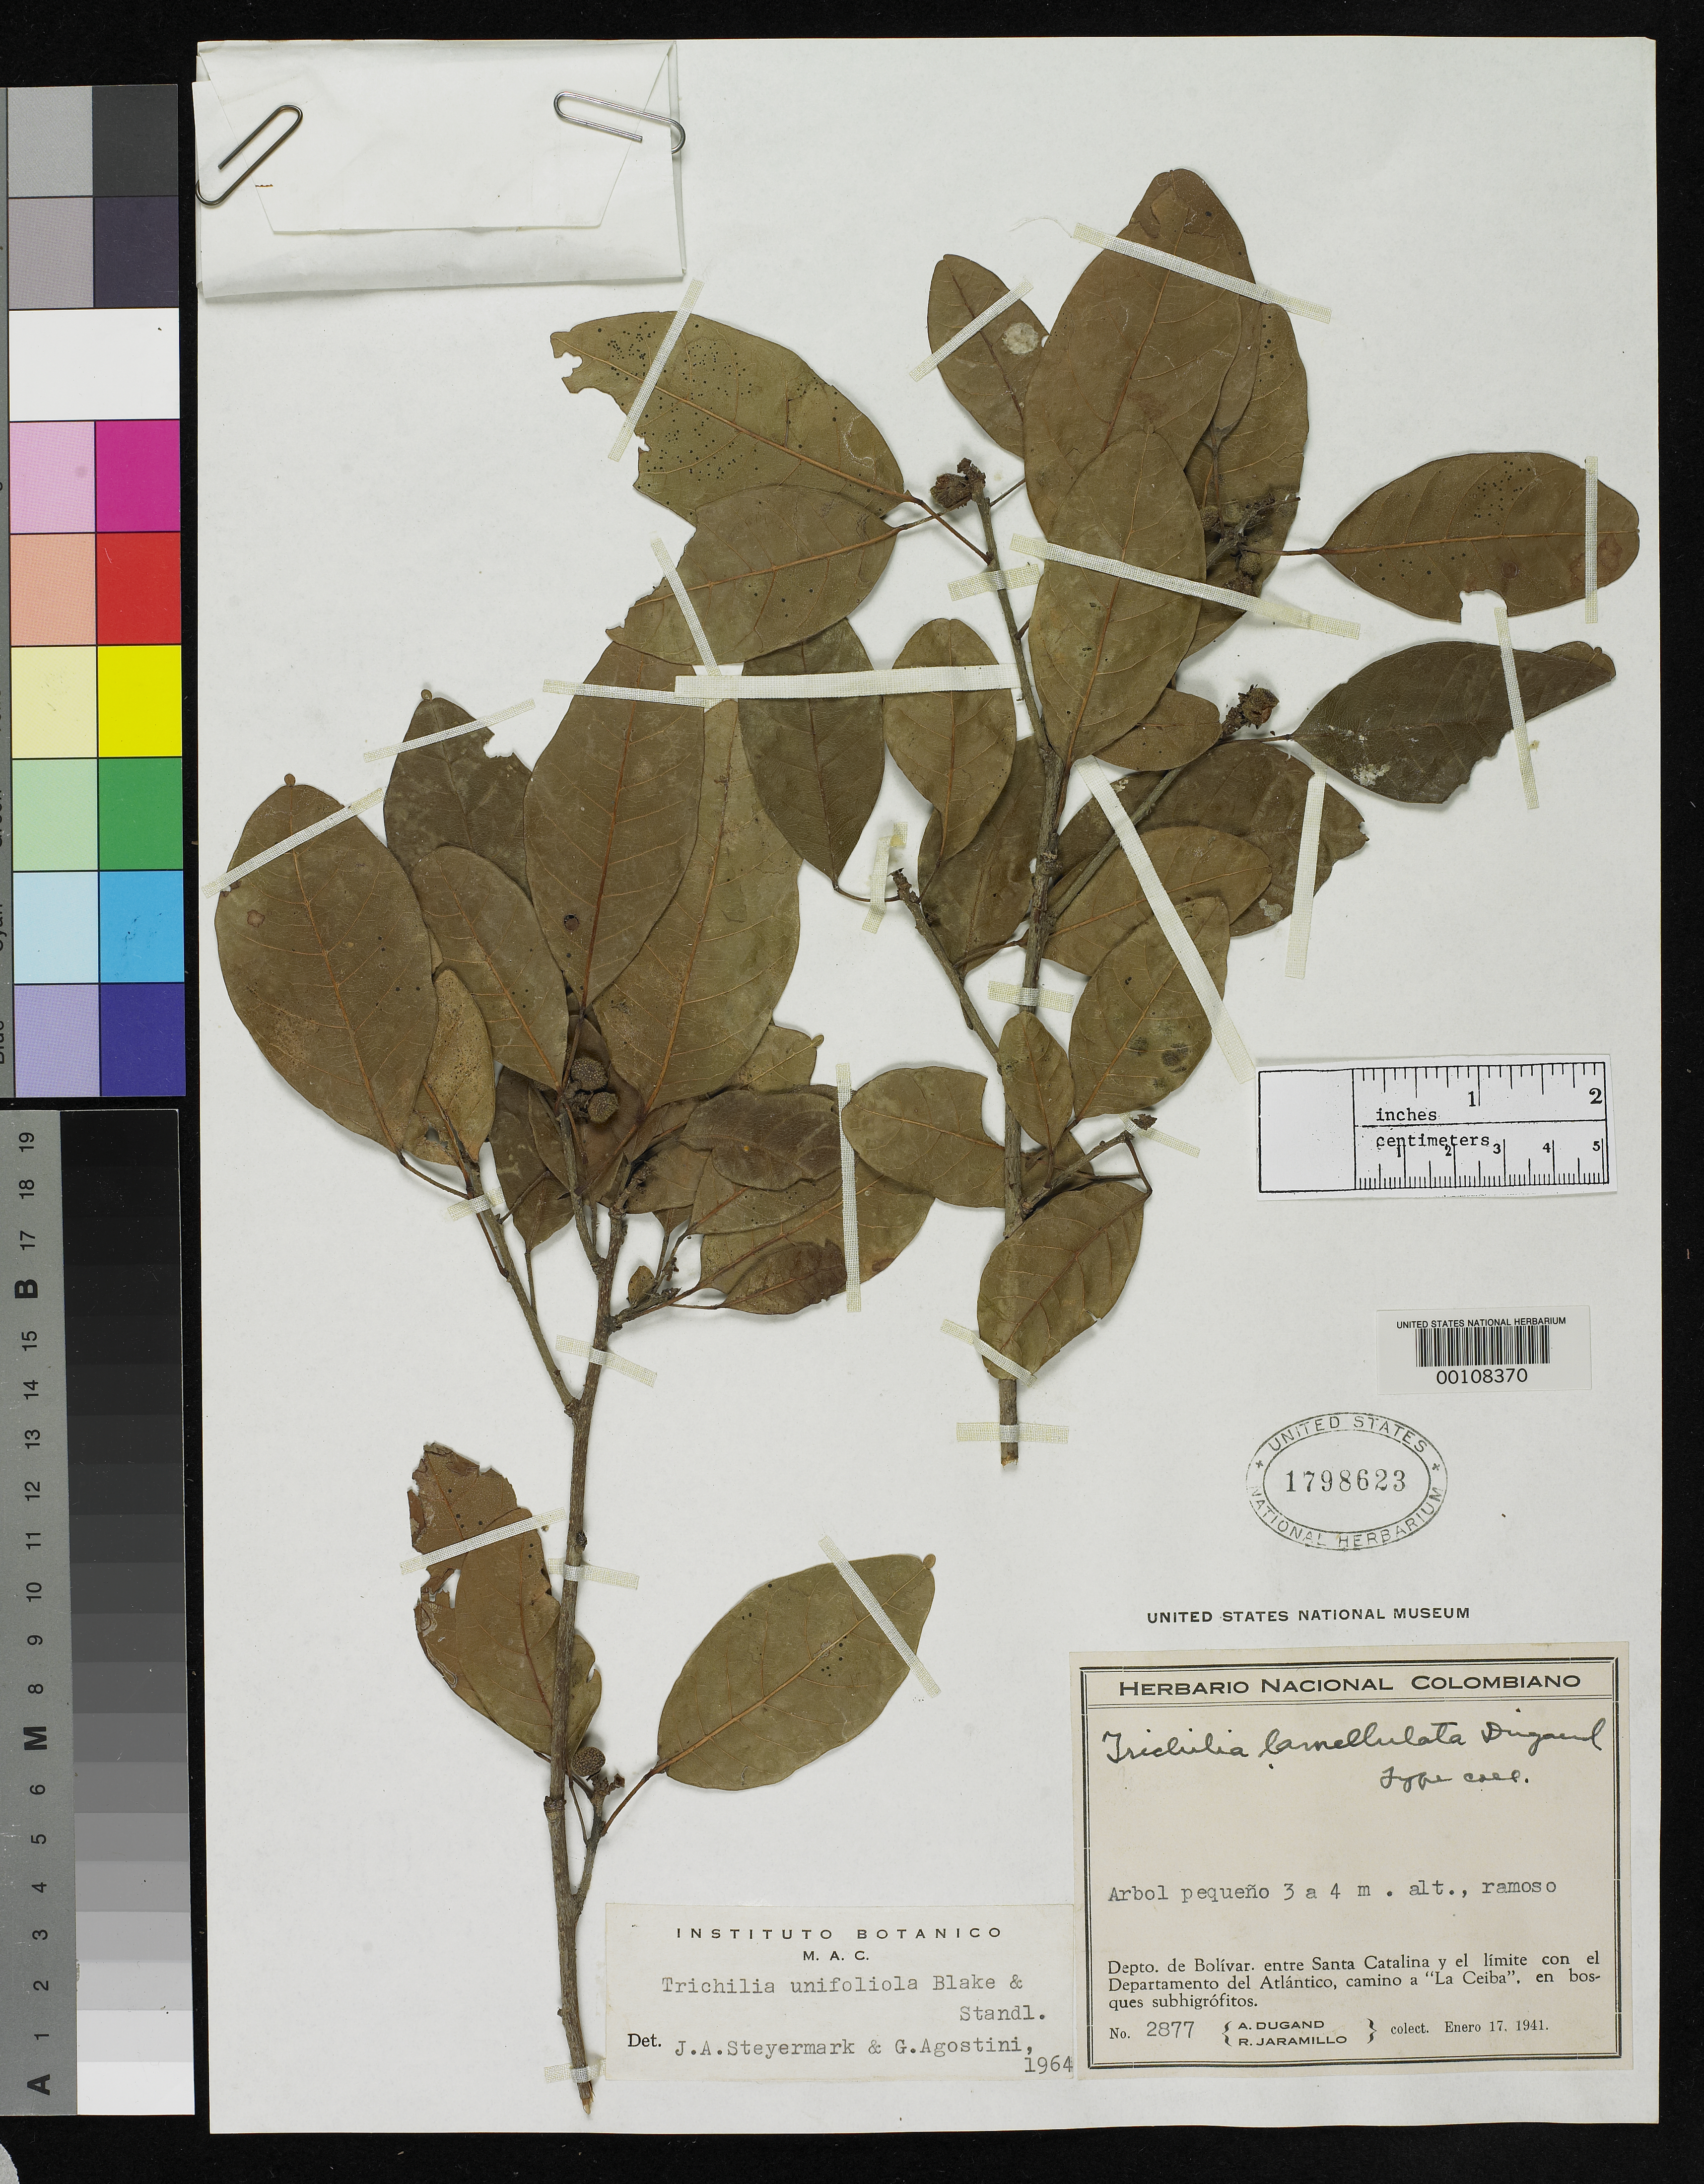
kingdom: Plantae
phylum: Tracheophyta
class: Magnoliopsida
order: Sapindales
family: Meliaceae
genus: Trichilia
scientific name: Trichilia lamellulata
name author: Dugand G.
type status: Isotype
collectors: A. Dugand G. & R. Jaramillo M.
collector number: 2877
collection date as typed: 17 Jan 1941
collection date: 1941-01-17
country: Colombia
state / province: Bolívar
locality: Between Santa Catalina and the border of Atlantico Dept., "La Ceiba" Road.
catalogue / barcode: US 1798623